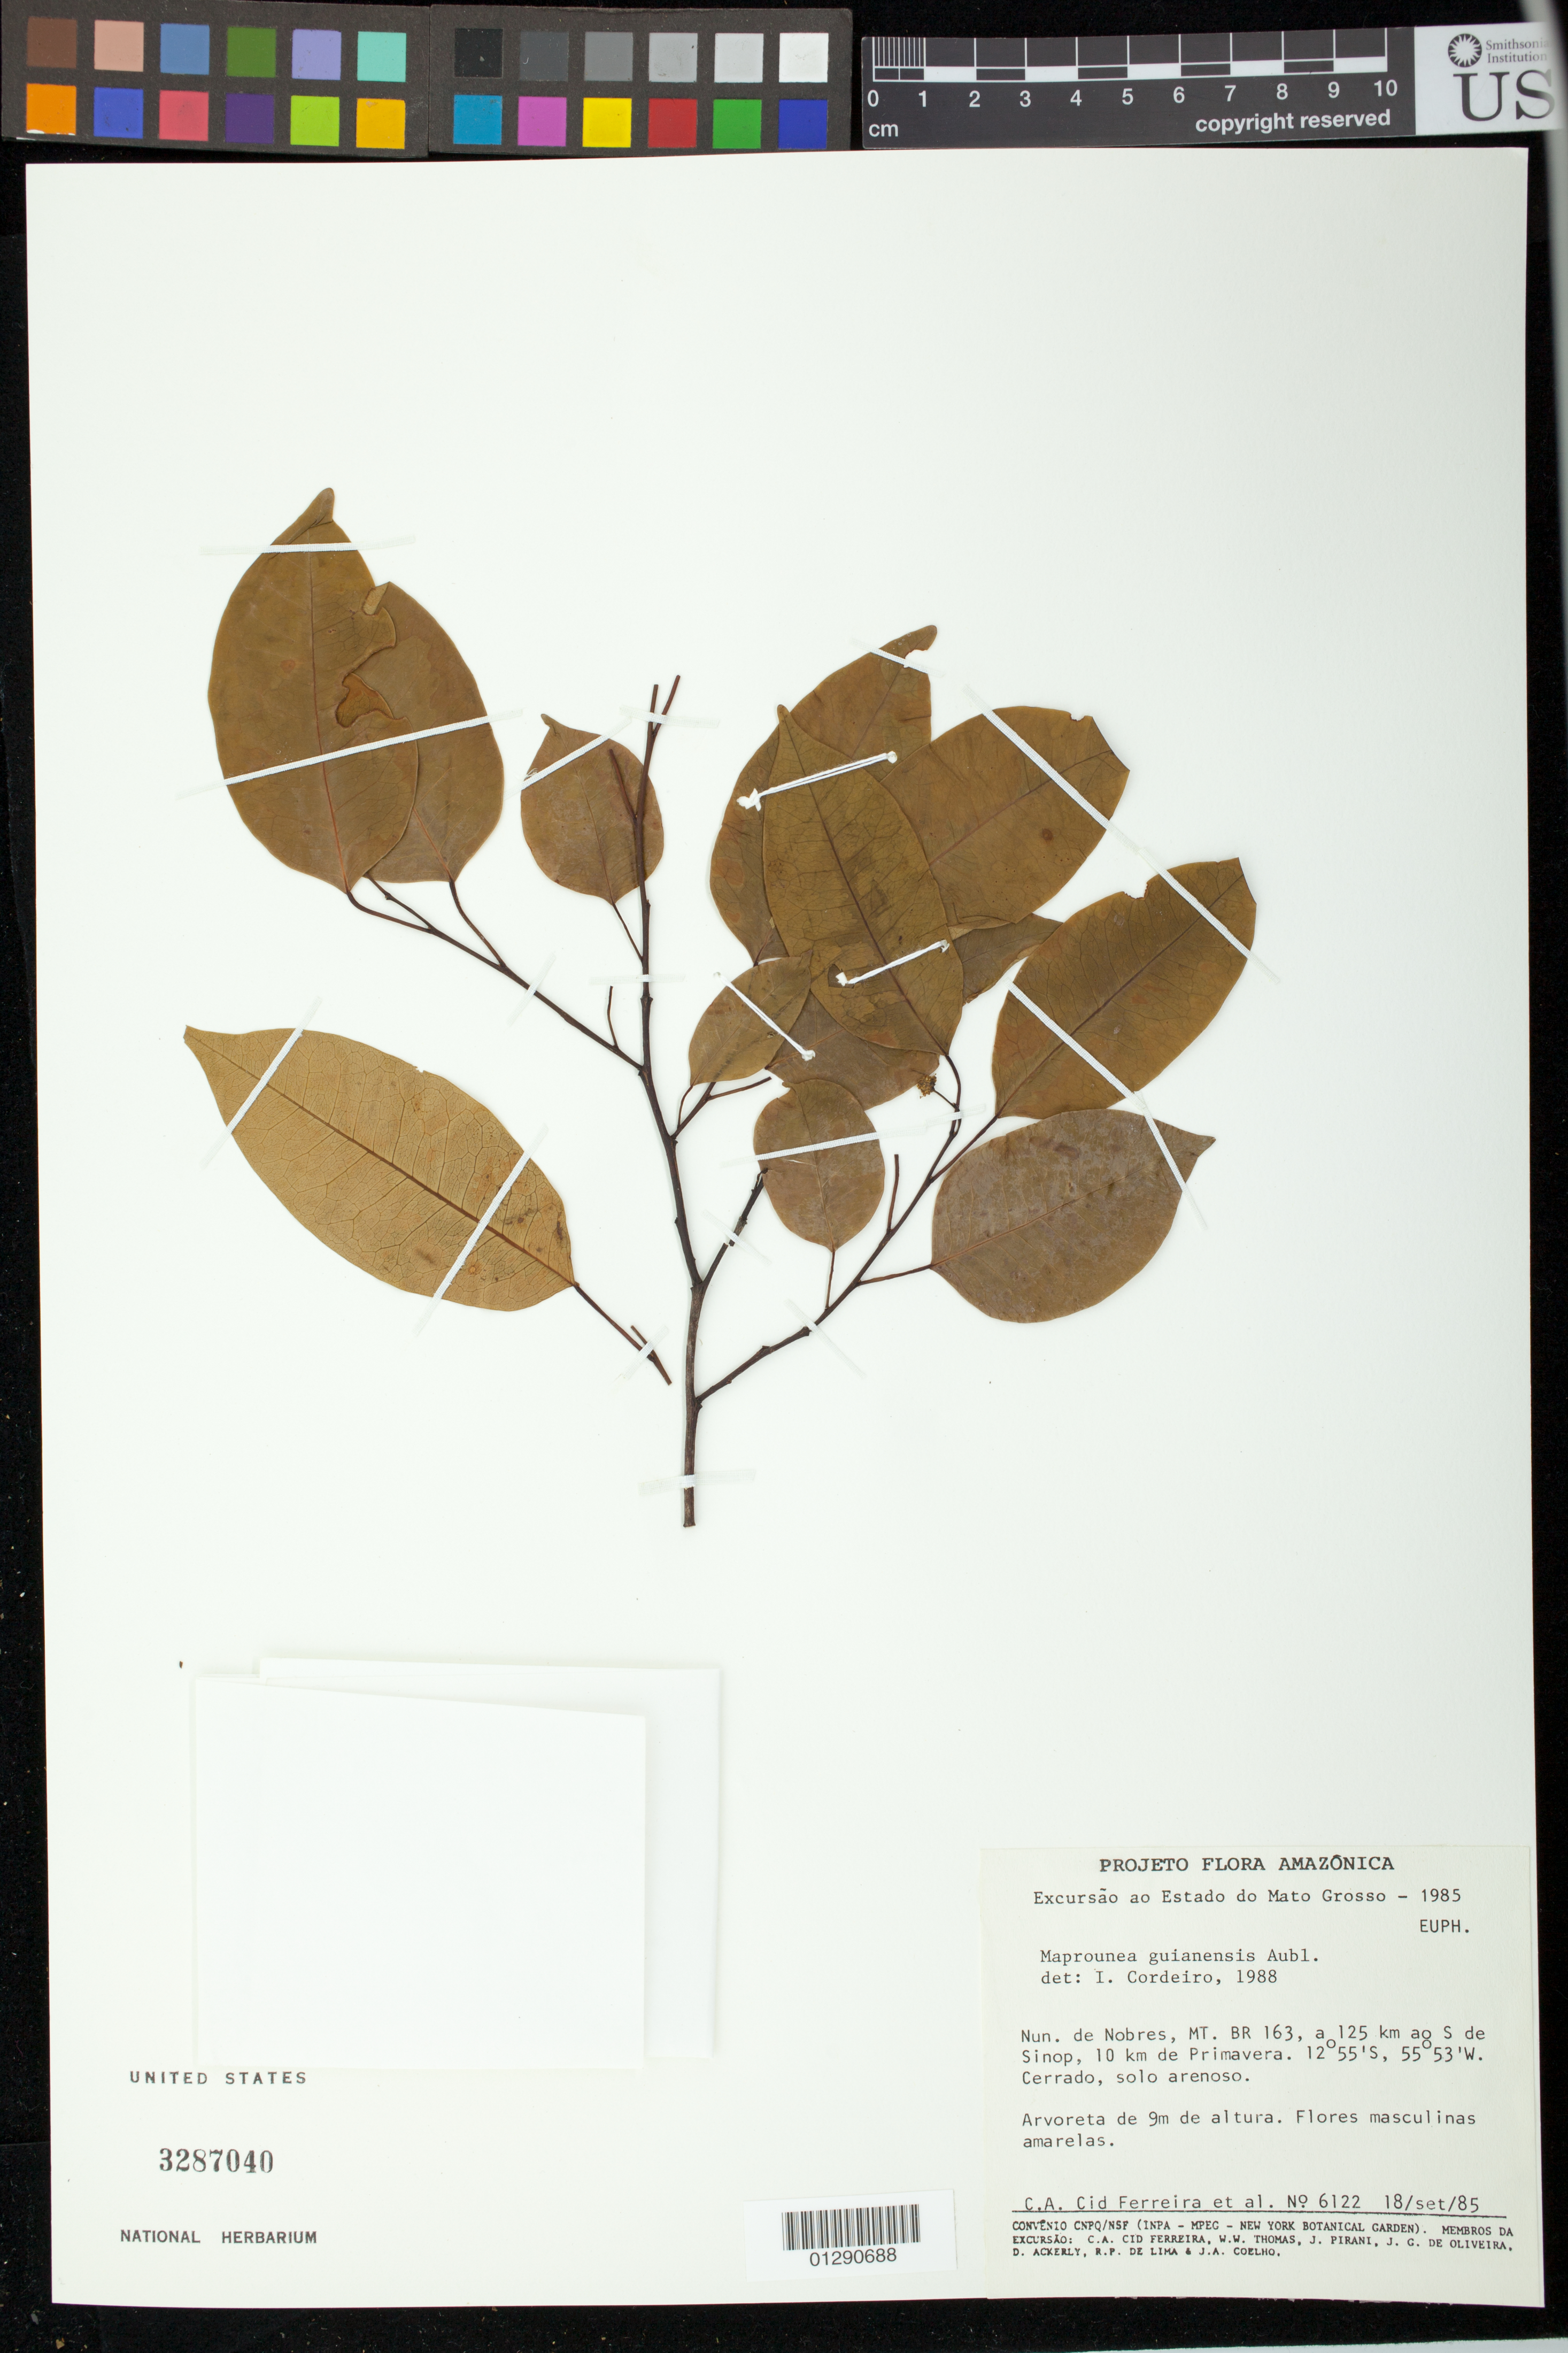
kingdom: Plantae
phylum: Tracheophyta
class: Magnoliopsida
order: Malpighiales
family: Euphorbiaceae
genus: Maprounea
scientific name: Maprounea guianensis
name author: Aubl.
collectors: C. A. Cid Ferreira, W. W. Thomas, J. R. Pirani, J. G. Oliveira, D. Ackerly, R. P. Lima & J. A. Coelho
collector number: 6122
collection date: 1985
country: Brazil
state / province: Mato Grosso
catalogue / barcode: US 3287040